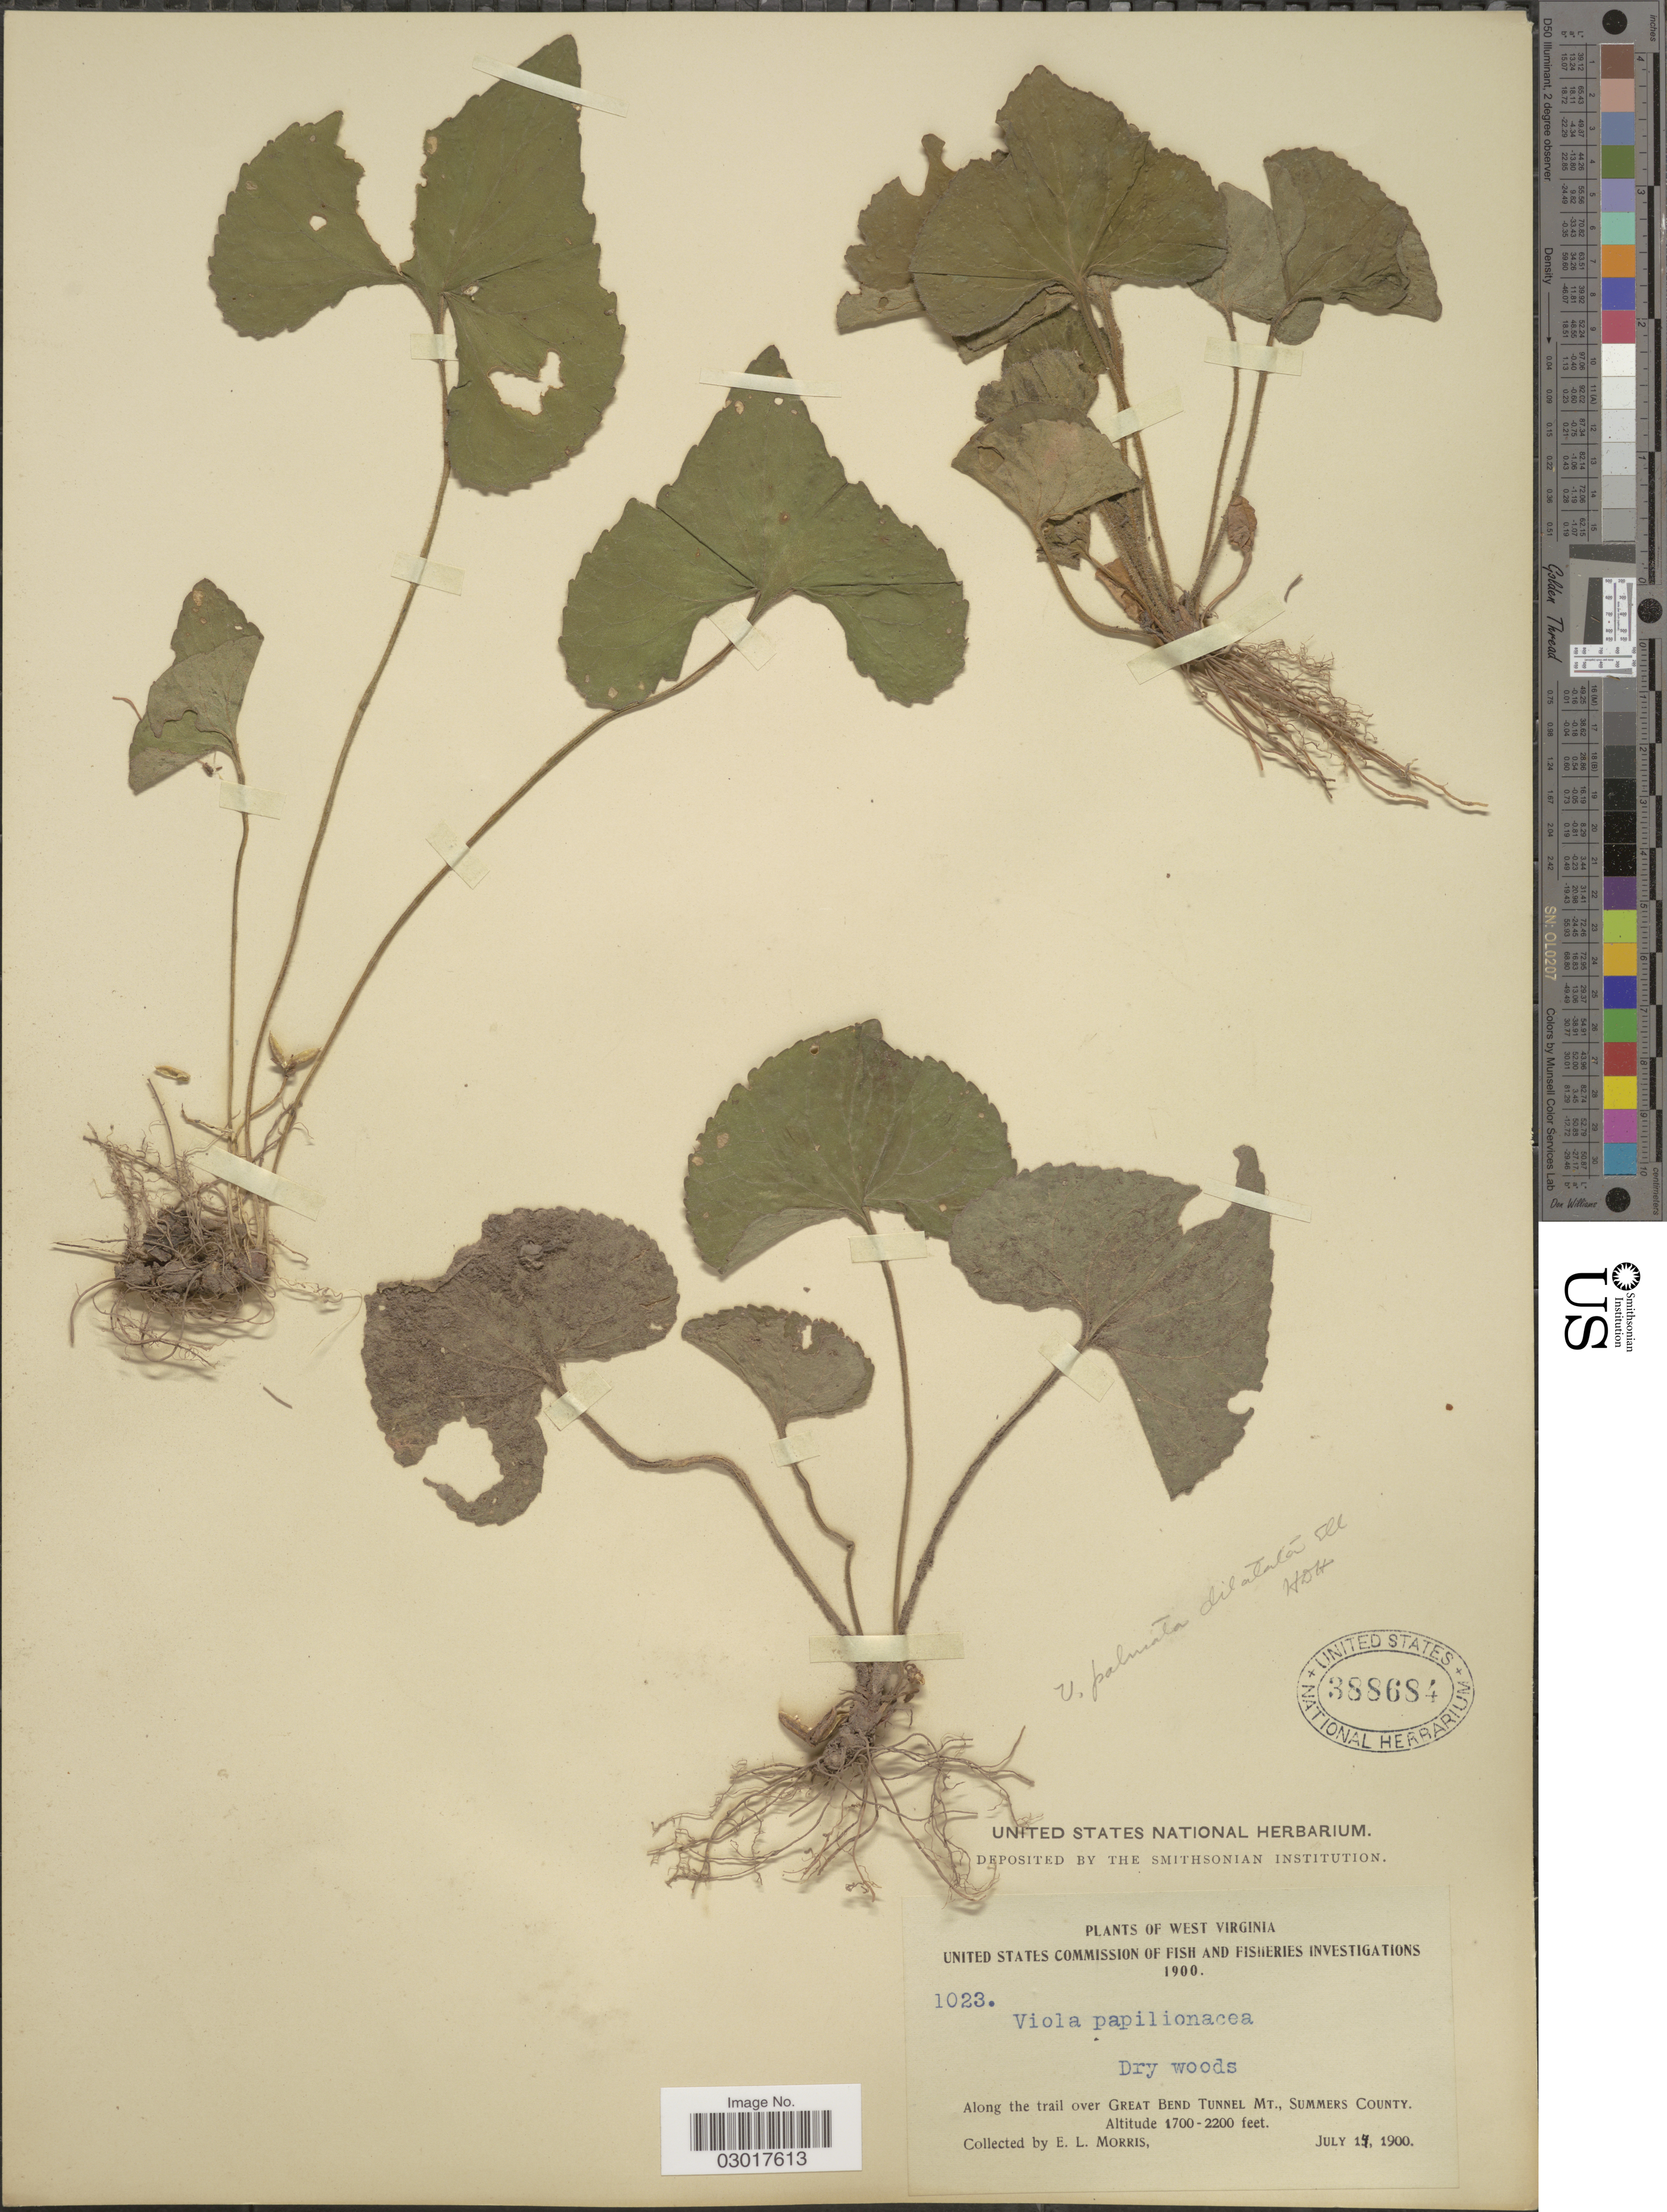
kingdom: Plantae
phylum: Tracheophyta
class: Magnoliopsida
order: Malpighiales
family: Violaceae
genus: Viola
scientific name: Viola triloba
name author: Schwein.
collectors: E. Morris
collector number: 1023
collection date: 1900-07-14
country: United States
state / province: West Virginia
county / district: Summers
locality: Along the trail over Great Bend Tunnel Mt., Summers County.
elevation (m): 518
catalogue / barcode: US 388684